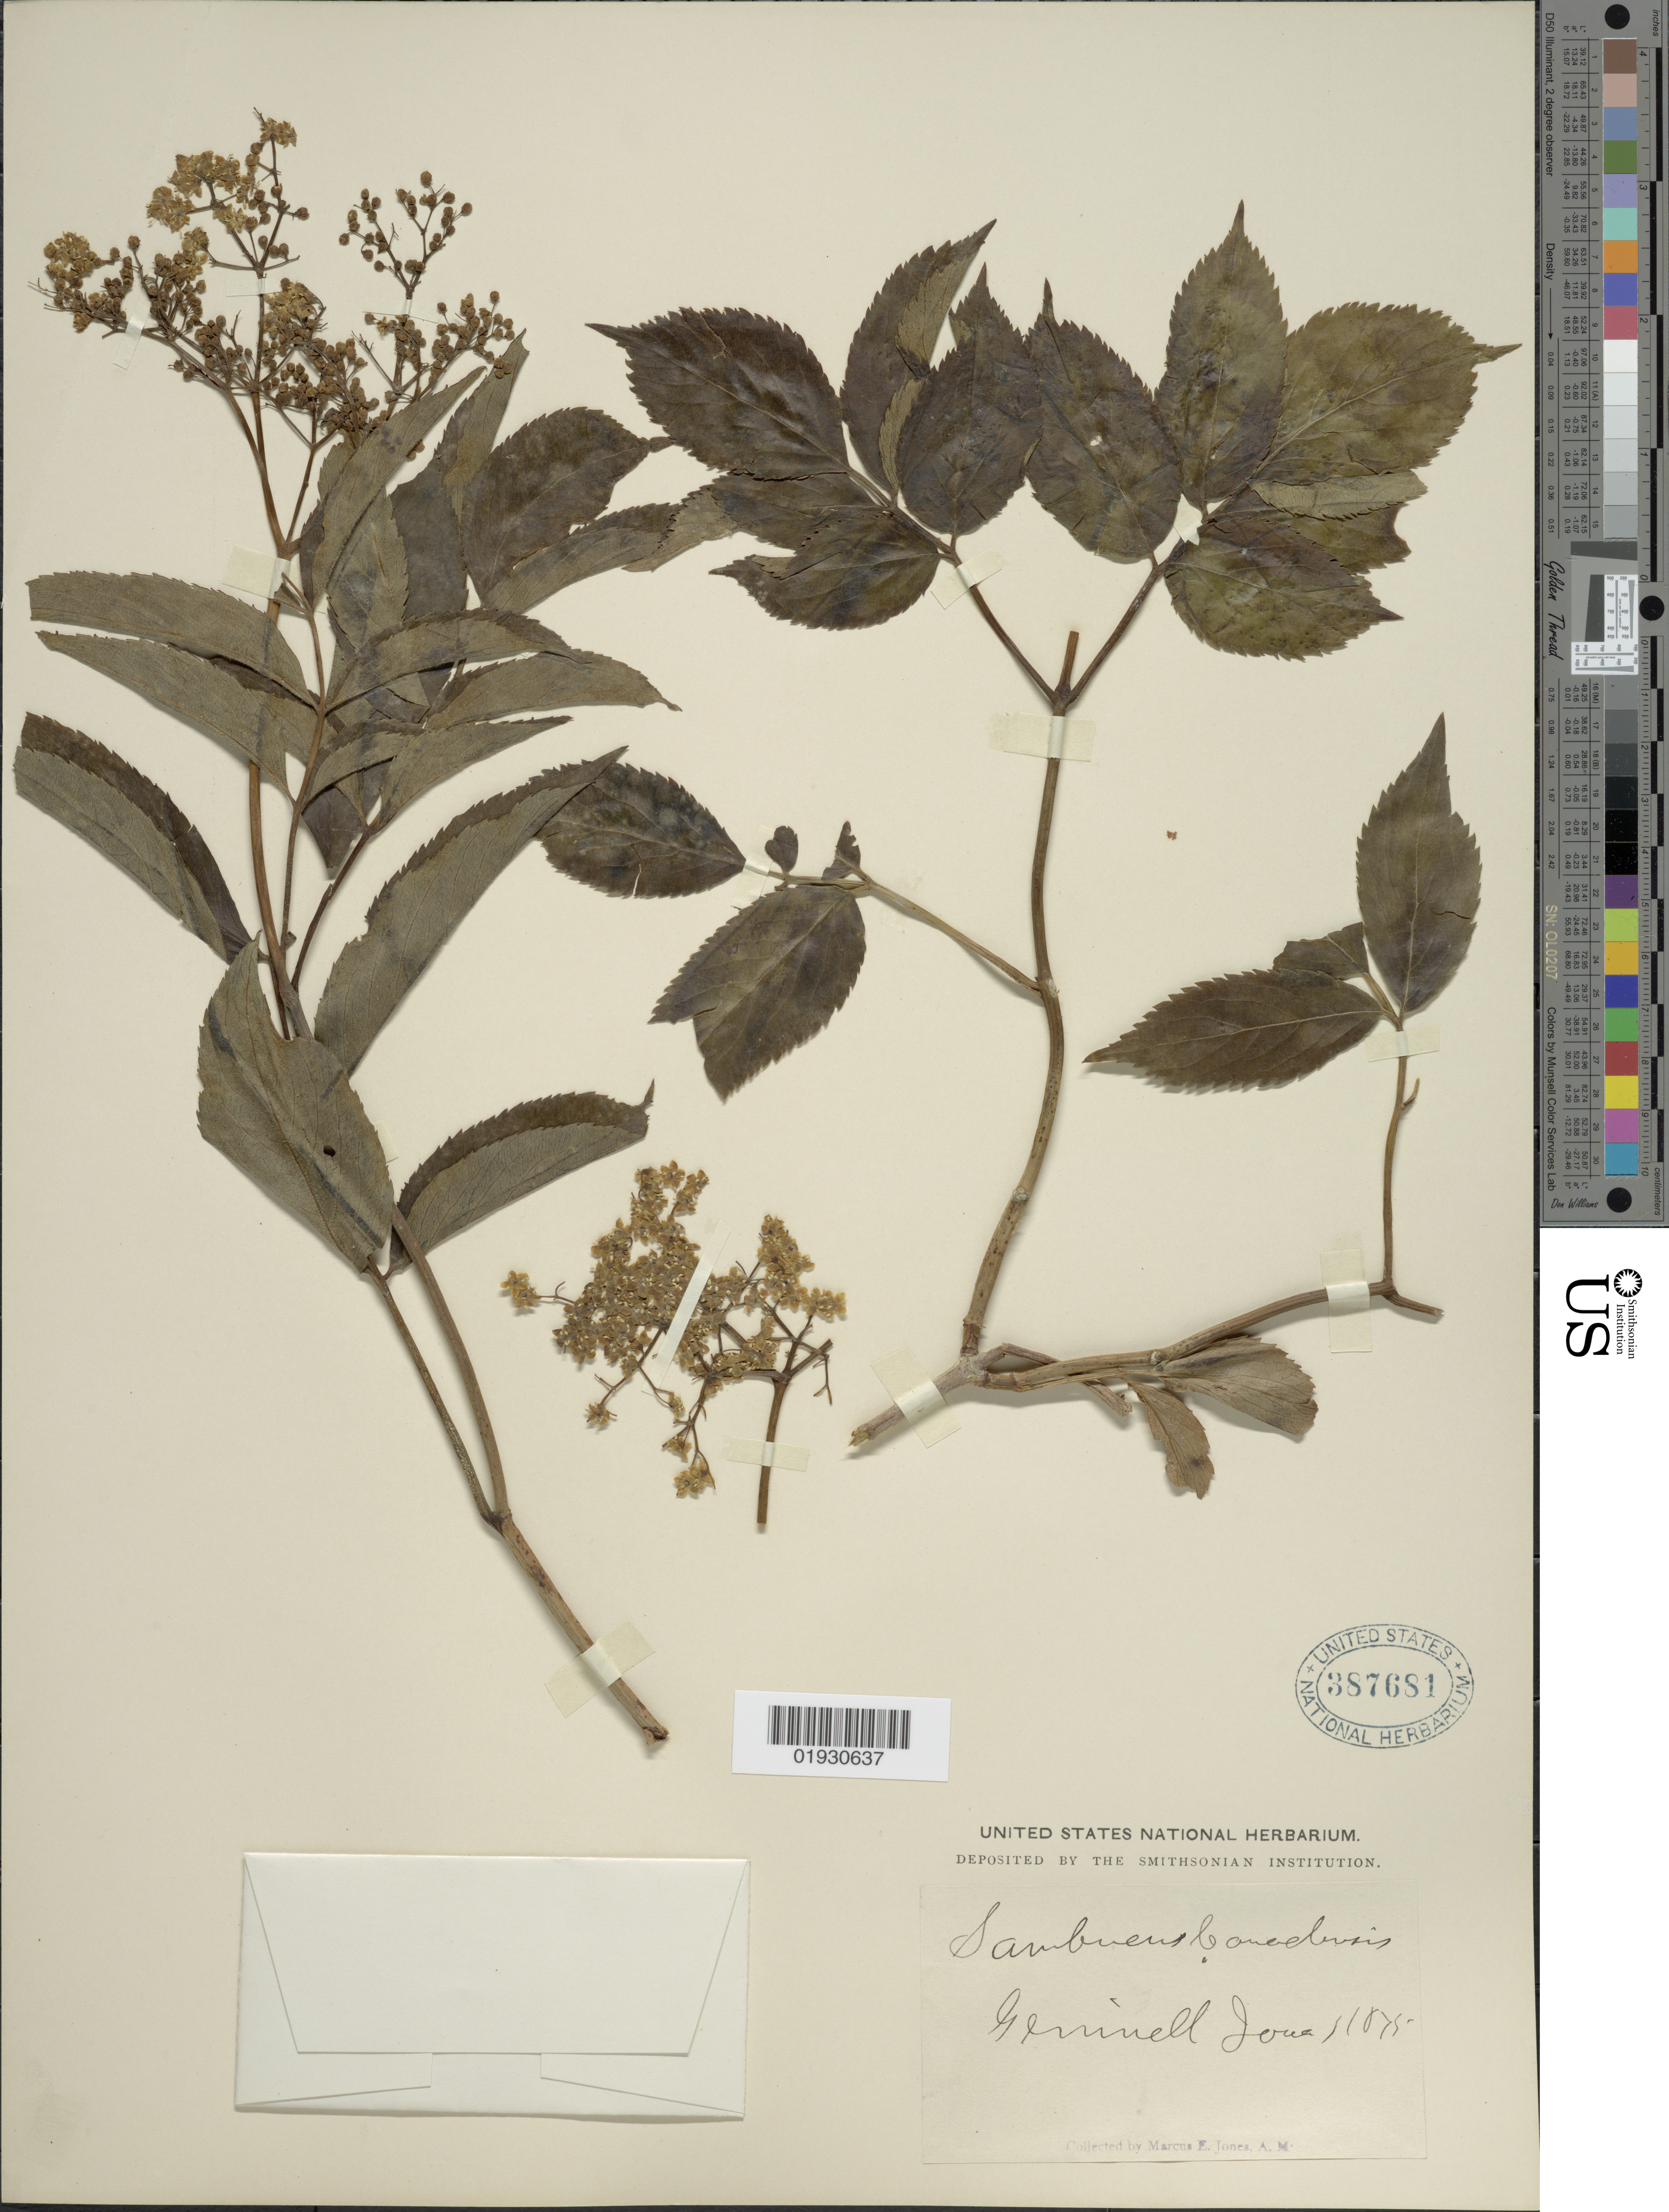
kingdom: Plantae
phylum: Tracheophyta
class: Magnoliopsida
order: Dipsacales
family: Viburnaceae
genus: Sambucus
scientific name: Sambucus canadensis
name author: L.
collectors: M. E. Jones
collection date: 1875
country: United States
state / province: Iowa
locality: Geminell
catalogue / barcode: US 387681